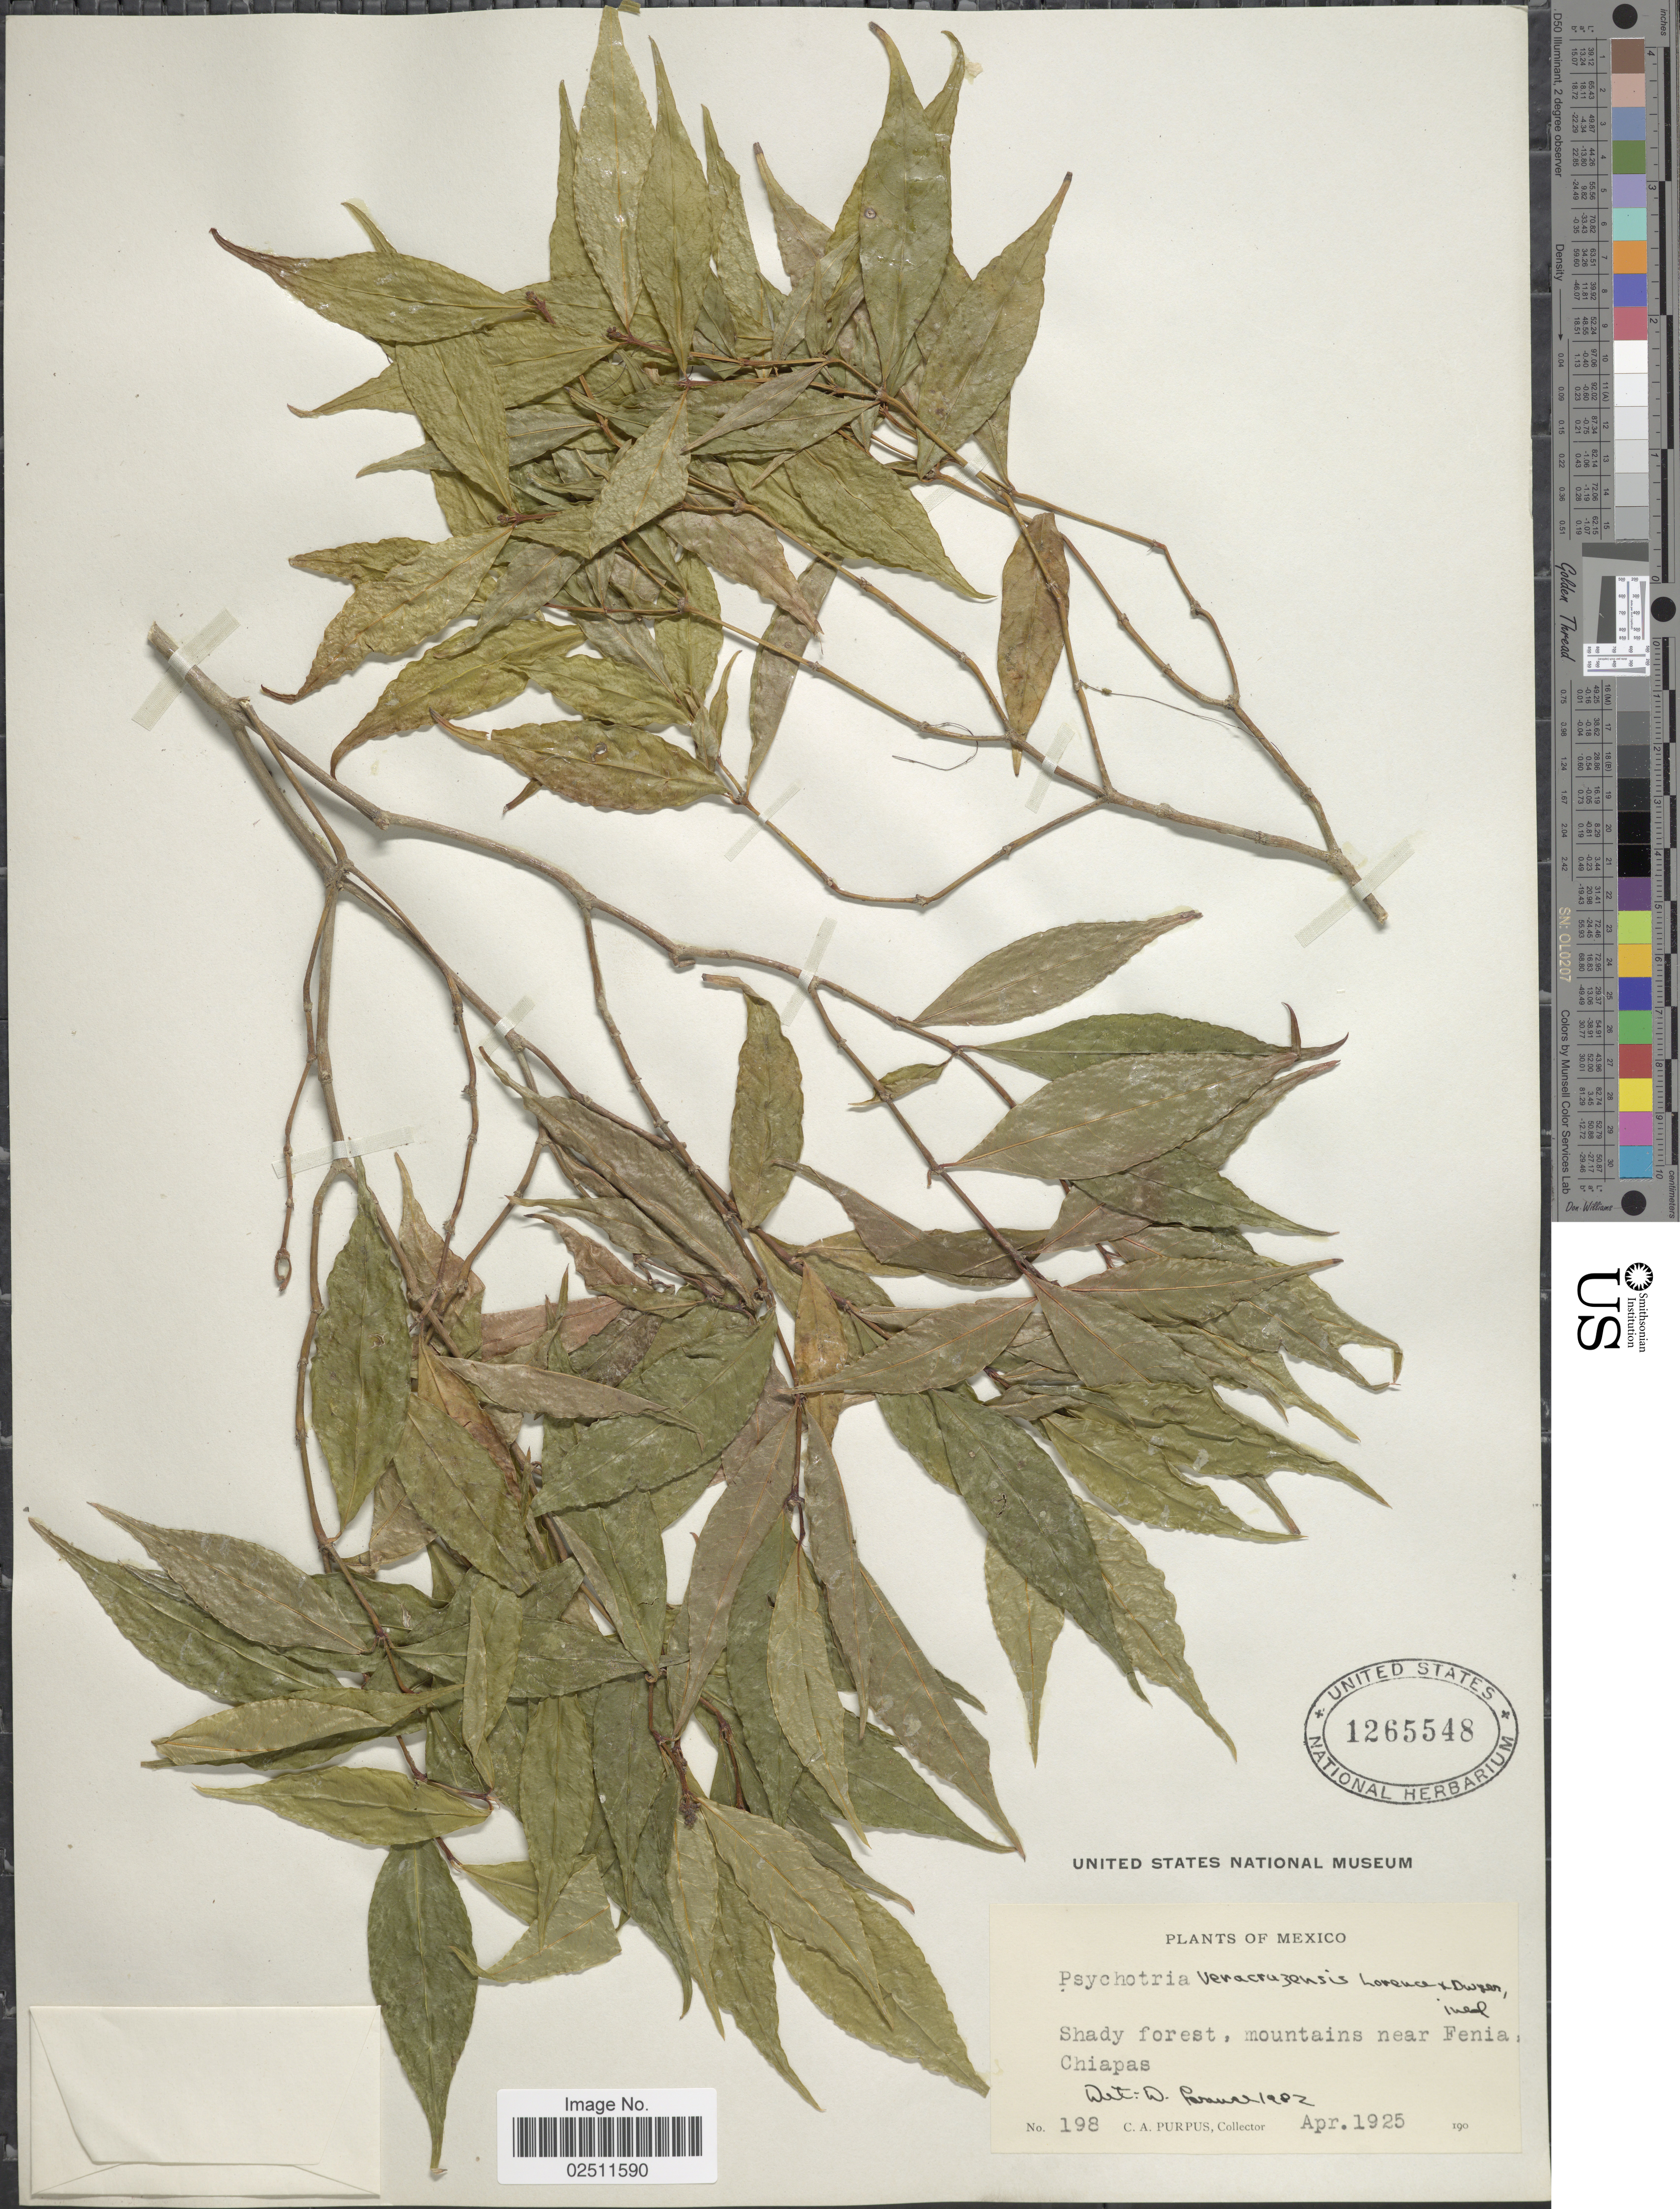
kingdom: Plantae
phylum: Tracheophyta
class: Magnoliopsida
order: Gentianales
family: Rubiaceae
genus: Psychotria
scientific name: Psychotria veracruzensis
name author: Lorence & Dwyer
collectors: C. A. Purpus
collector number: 198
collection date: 1925-04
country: Mexico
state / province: Chiapas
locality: Shady forest, mountains near Fenia.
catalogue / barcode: US 1265548